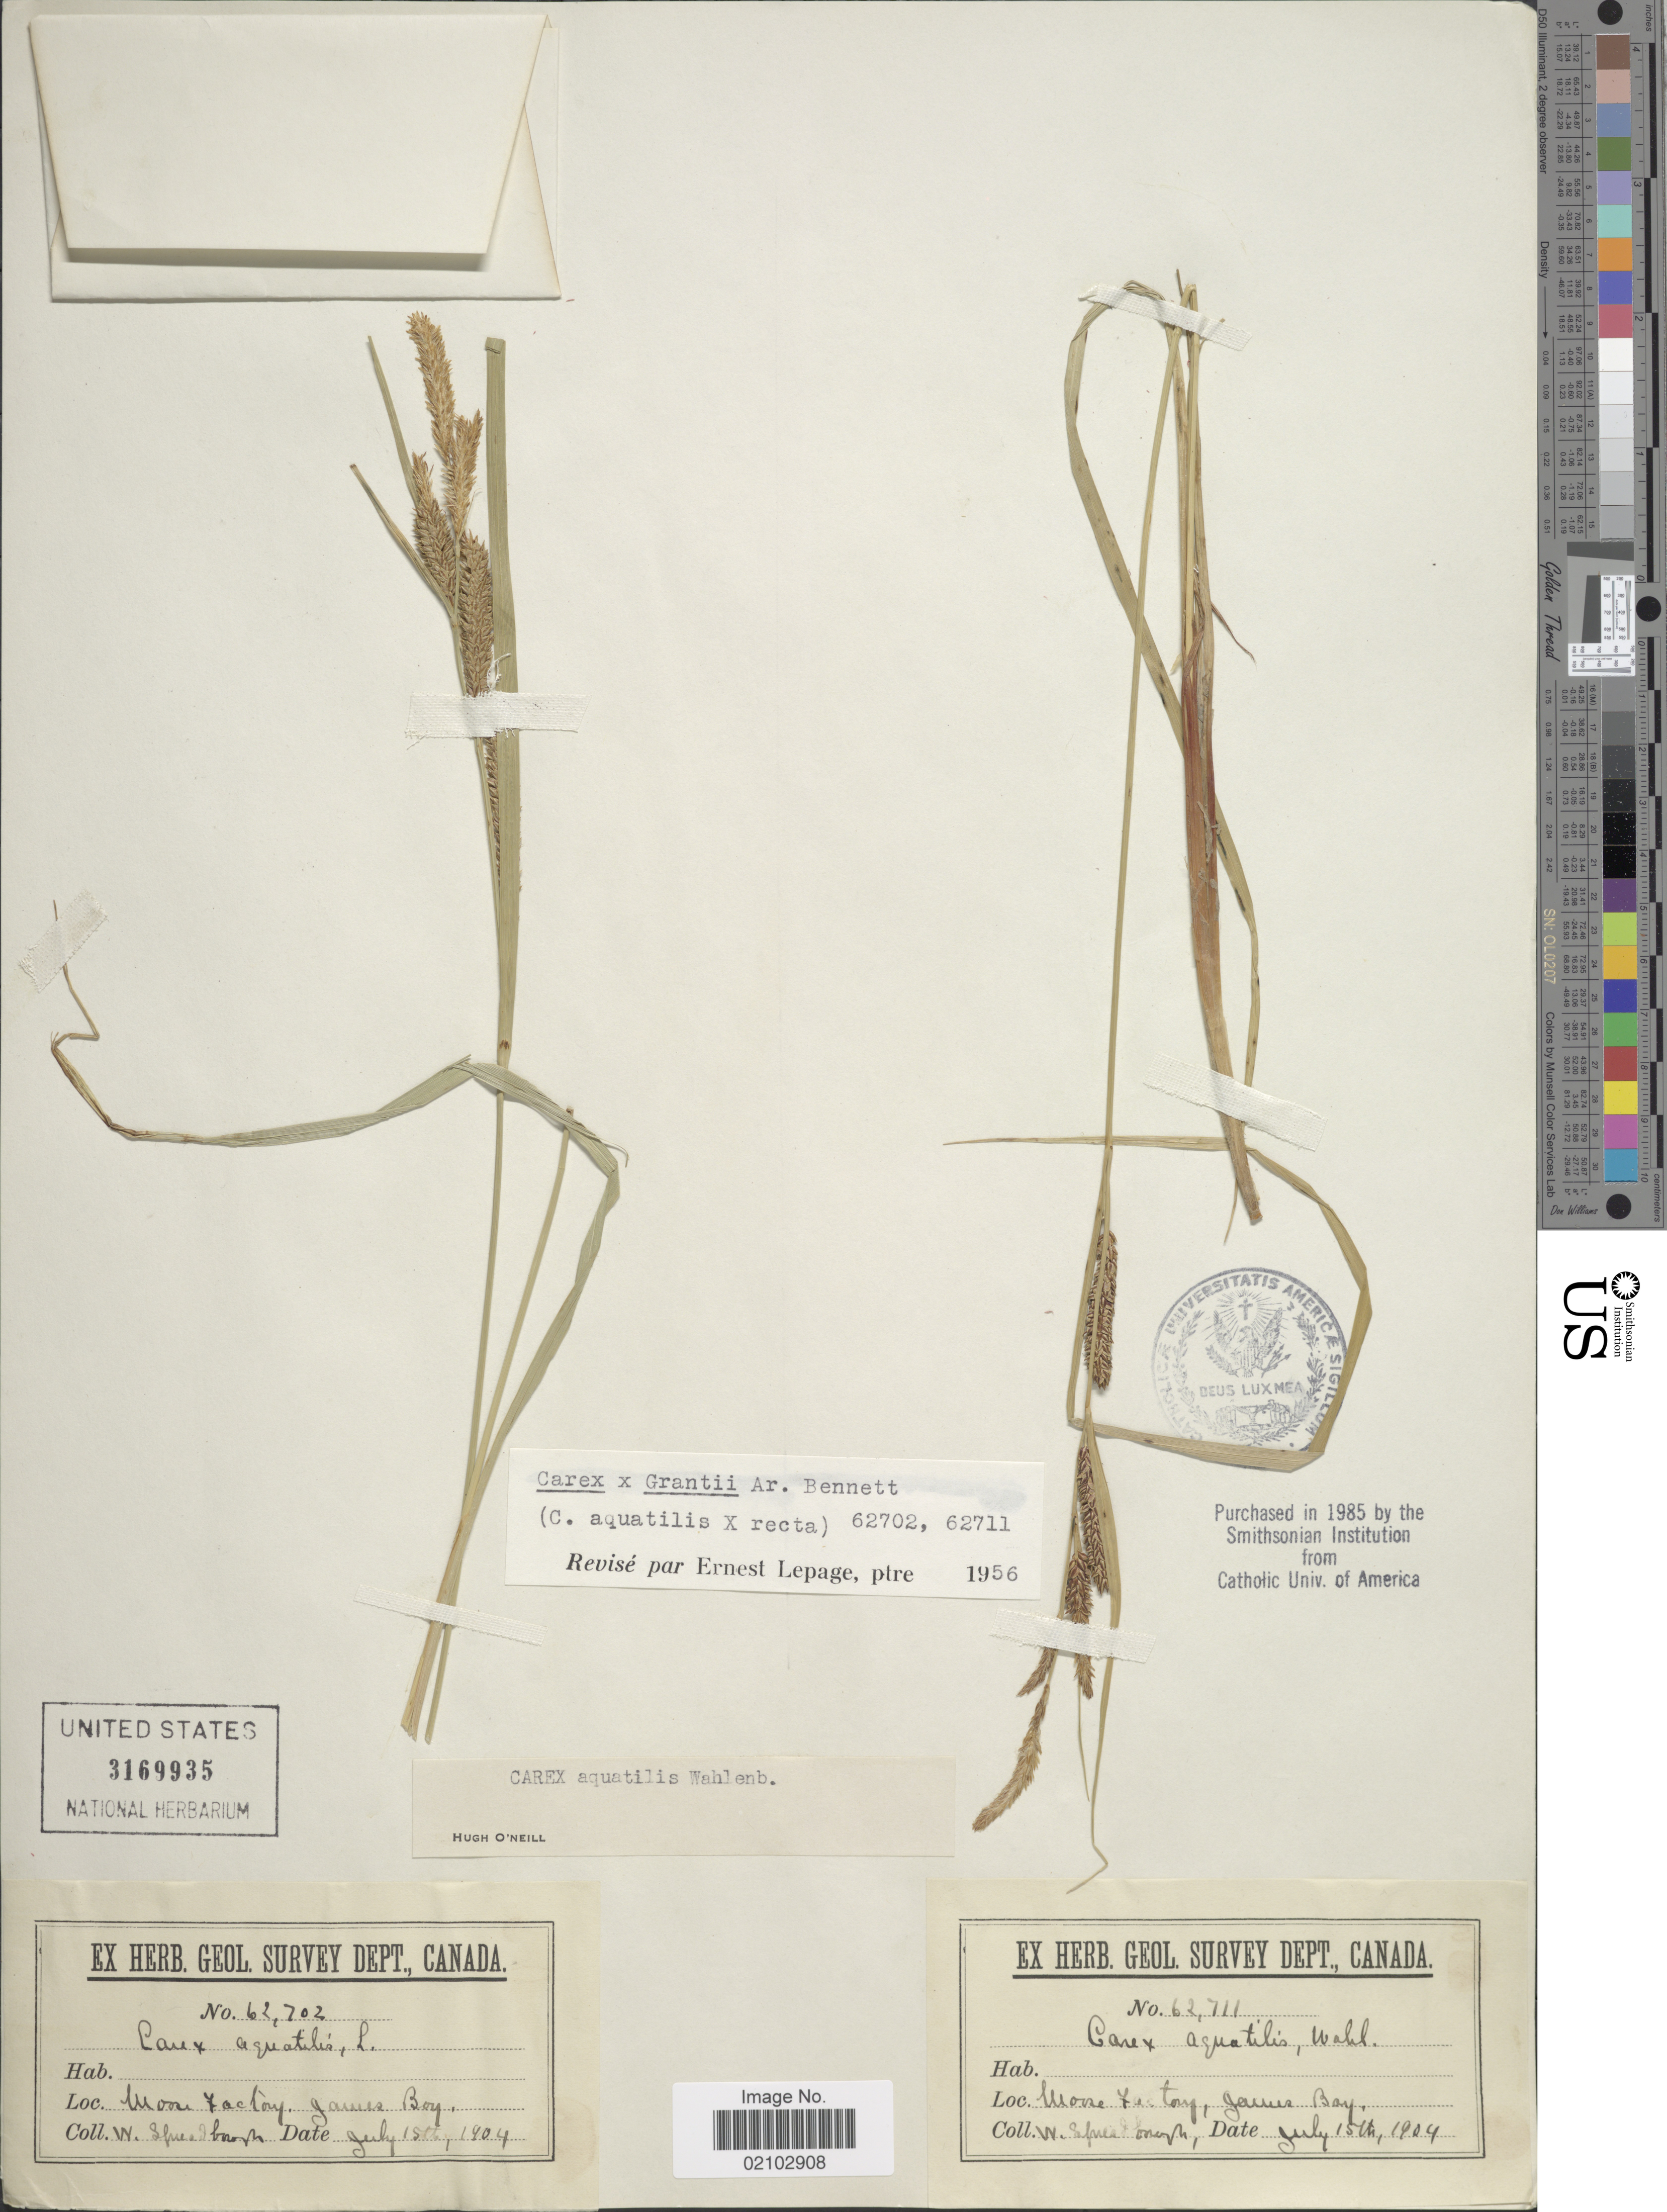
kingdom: Plantae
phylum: Tracheophyta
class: Liliopsida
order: Poales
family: Cyperaceae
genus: Carex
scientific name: Carex aquatilis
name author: Wahlenb.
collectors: W. Spreadborough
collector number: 62702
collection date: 1904-07-15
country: Canada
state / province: Ontario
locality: Moose Factory, James Bay.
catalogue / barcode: US 3169935